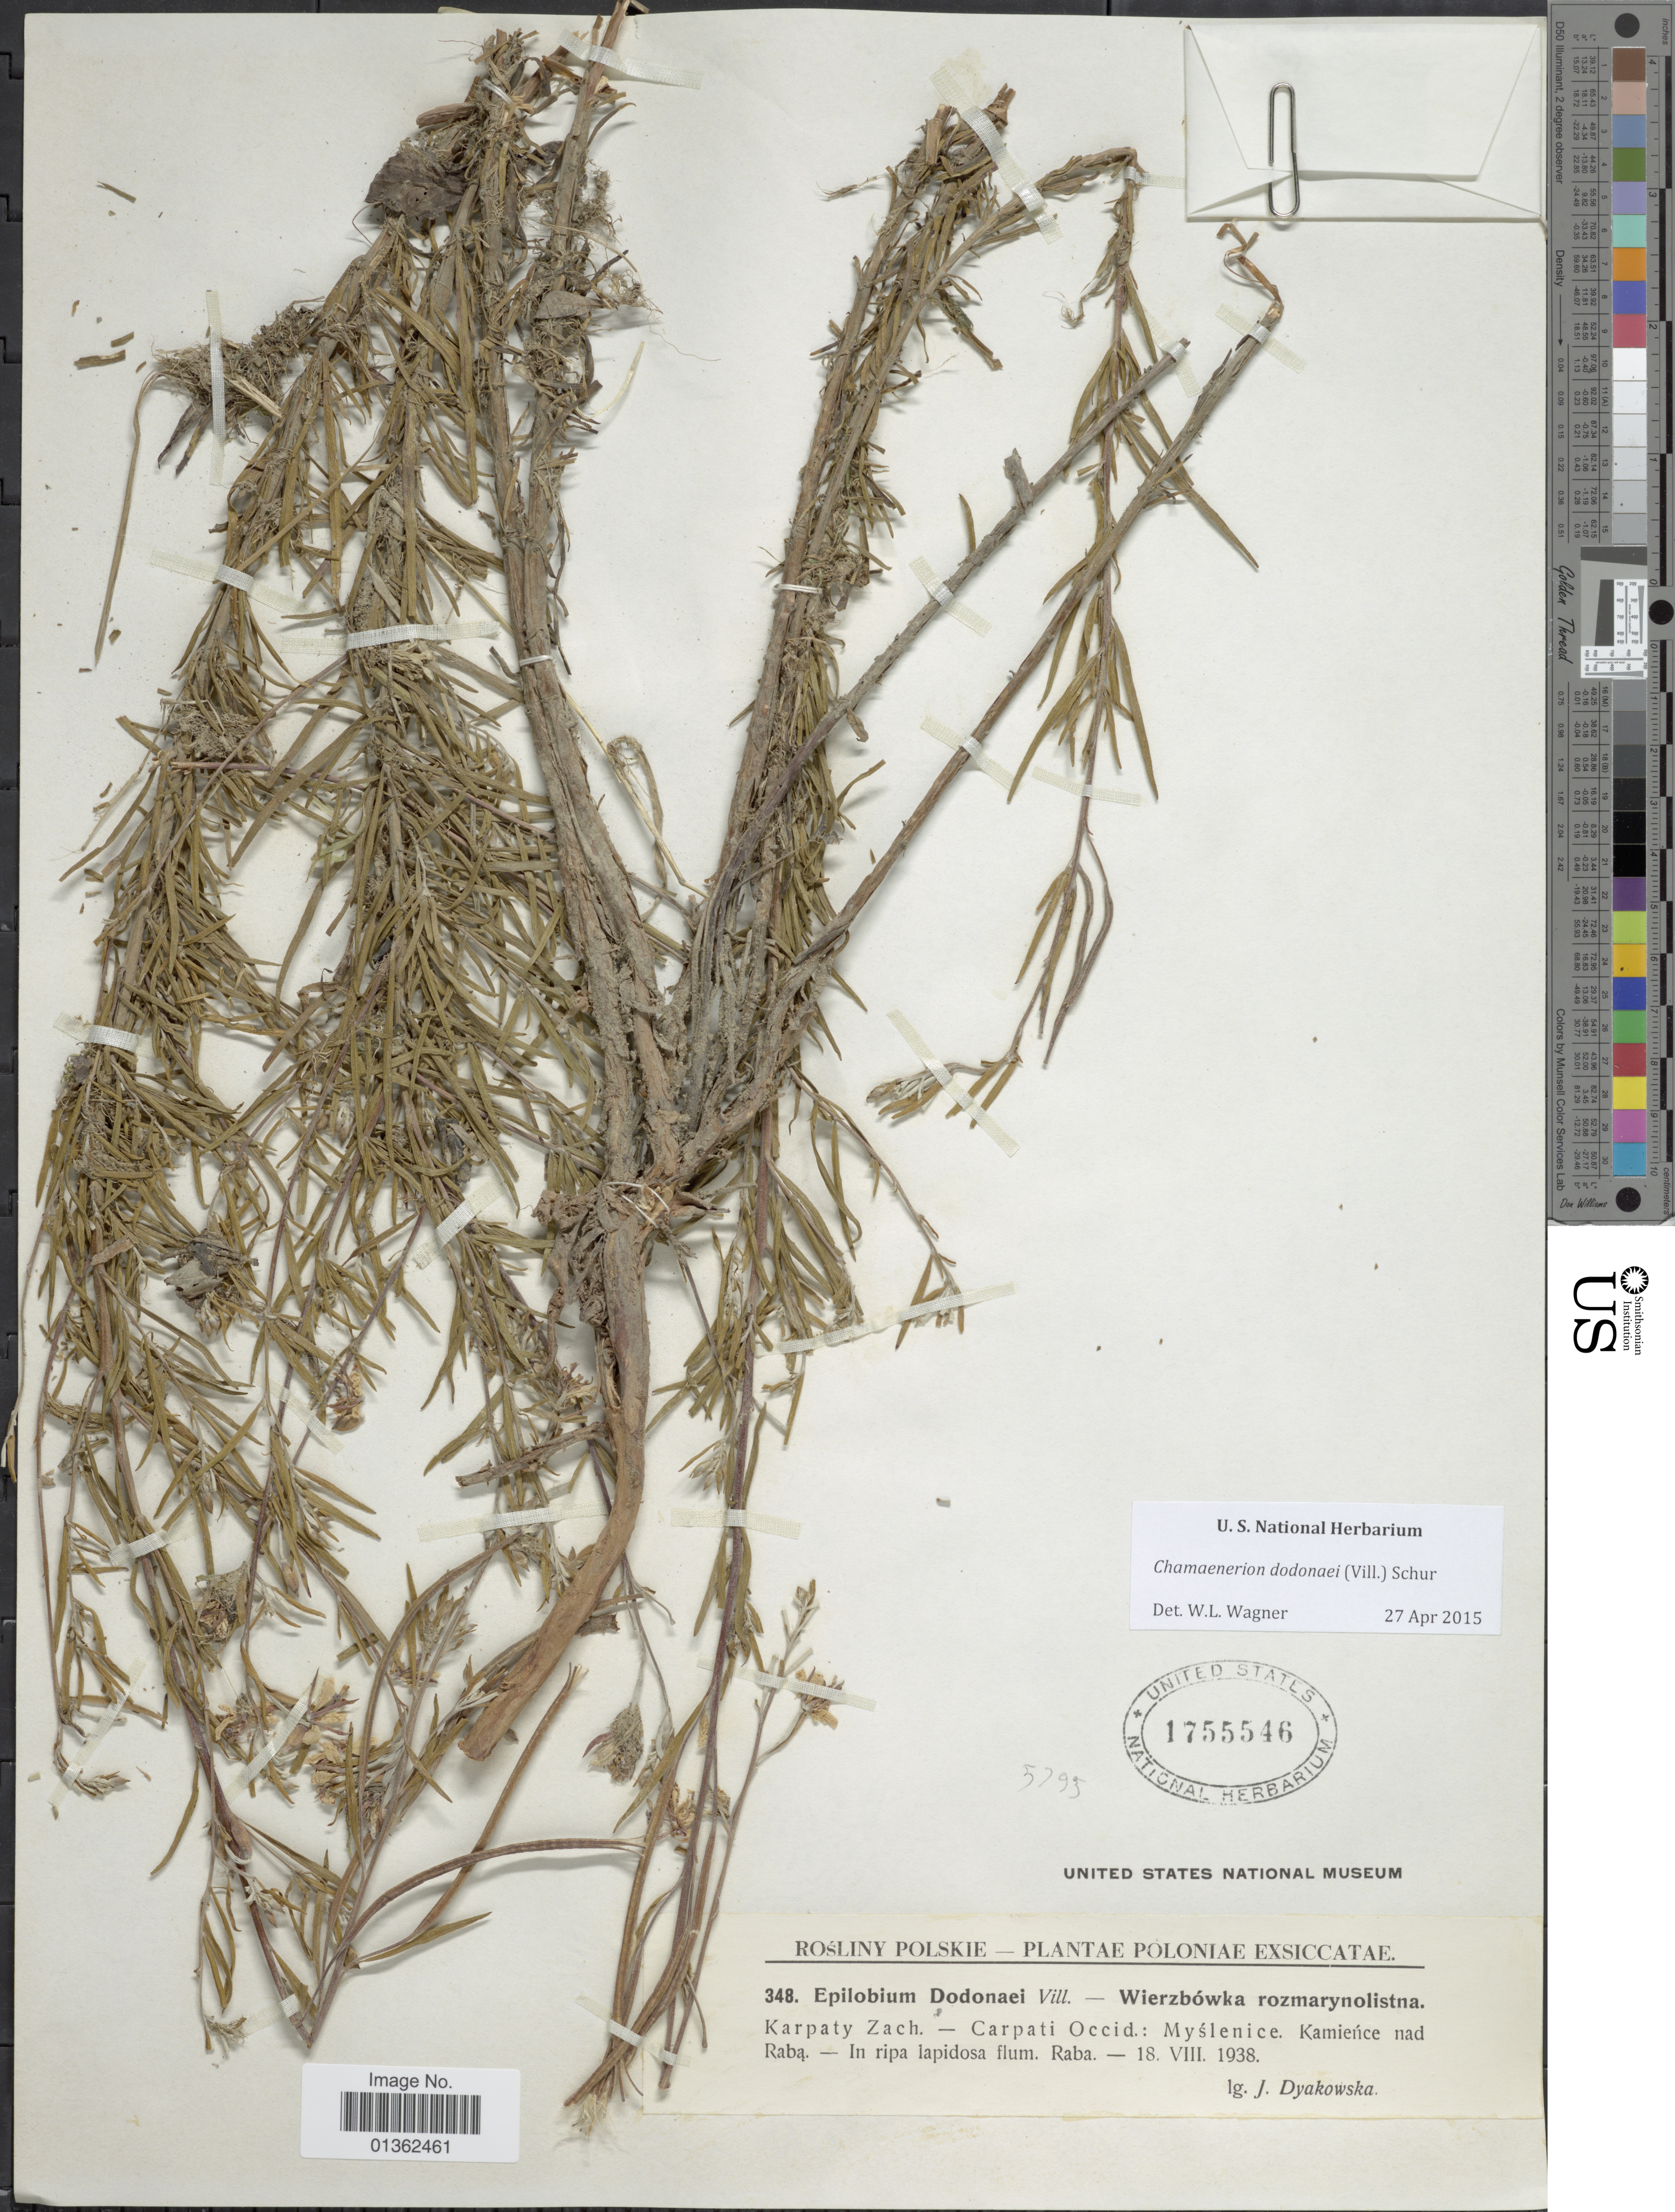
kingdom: Plantae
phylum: Tracheophyta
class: Magnoliopsida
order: Myrtales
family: Onagraceae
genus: Chamaenerion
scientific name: Chamaenerion dodonaei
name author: (Vill.) Schur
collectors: J. Dyakowska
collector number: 348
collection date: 1938-08-18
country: Poland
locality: Karpaty Zach.- Carpati Occid.: Myslenice. Kamience nad Raba- In Ripa lapidosa flum. Raba.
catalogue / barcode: US 1755546